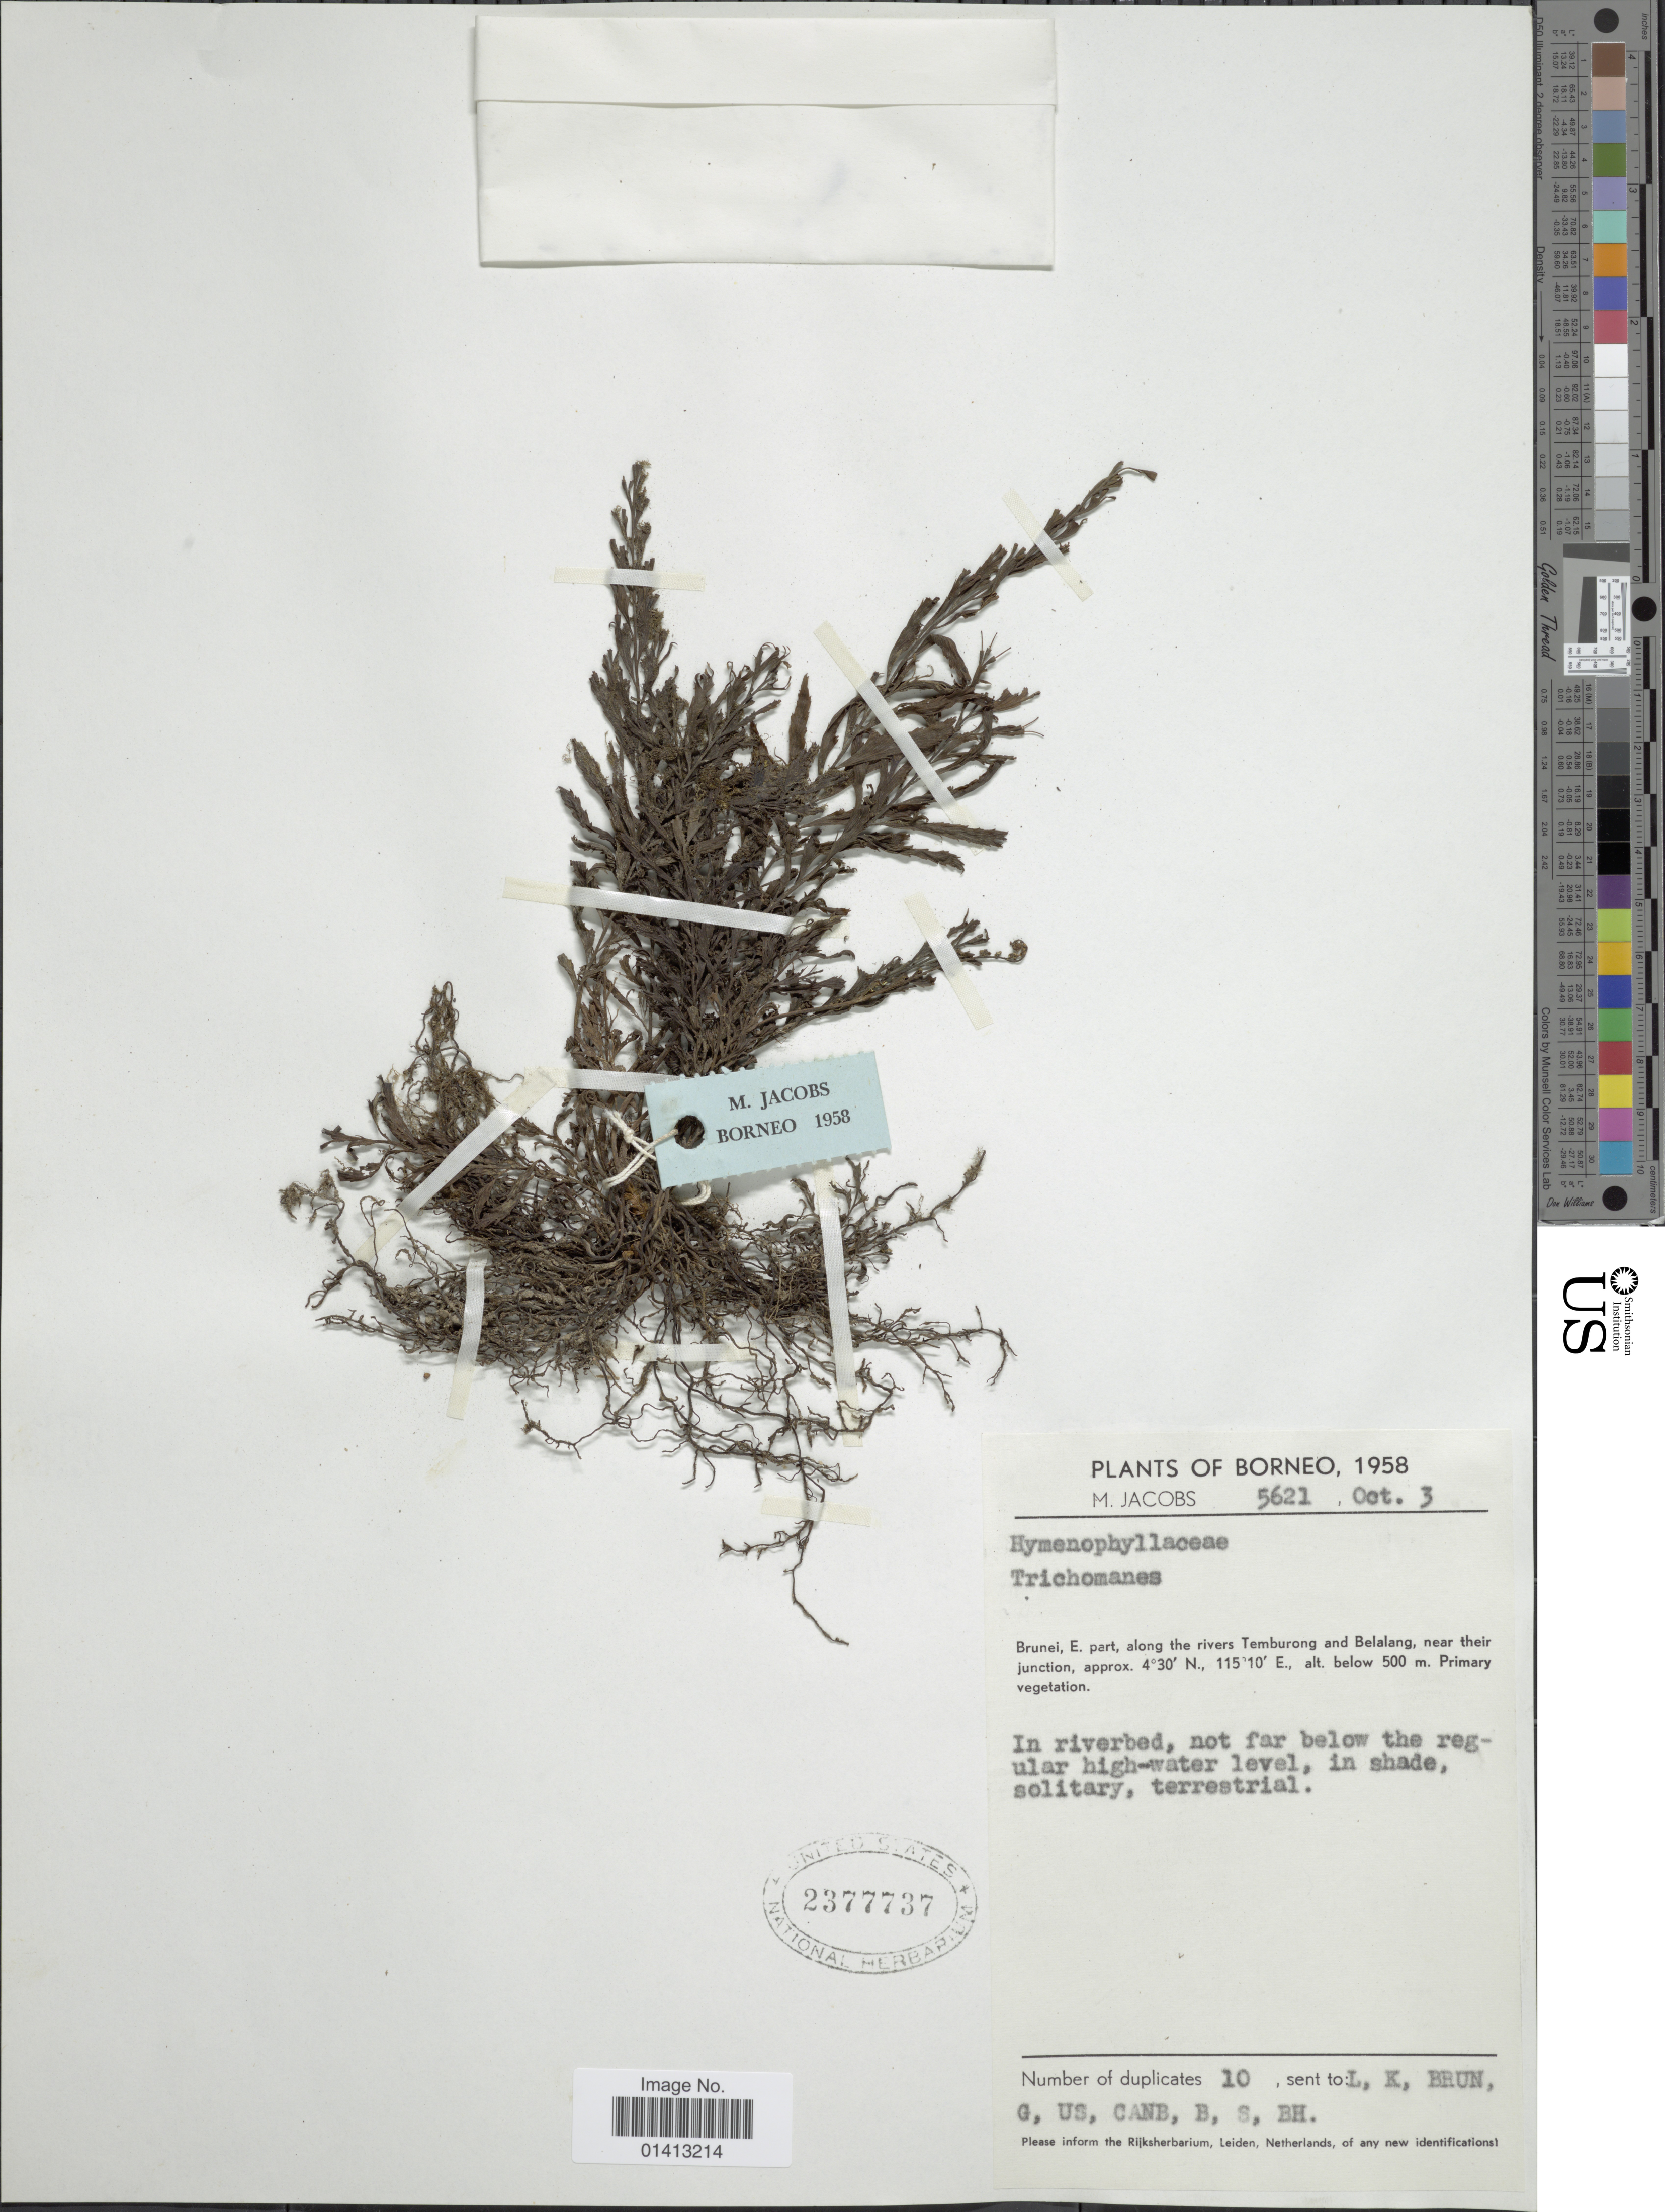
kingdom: Plantae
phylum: Tracheophyta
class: Polypodiopsida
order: Hymenophyllales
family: Hymenophyllaceae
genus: Crepidomanes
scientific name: Crepidomanes sp.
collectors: M. Jacobs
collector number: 5621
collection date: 1958-10-03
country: Brunei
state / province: Temburong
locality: Borneo, E.part, along the rivers Temburong and Belalang, near their junction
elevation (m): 500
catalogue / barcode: US 2377737